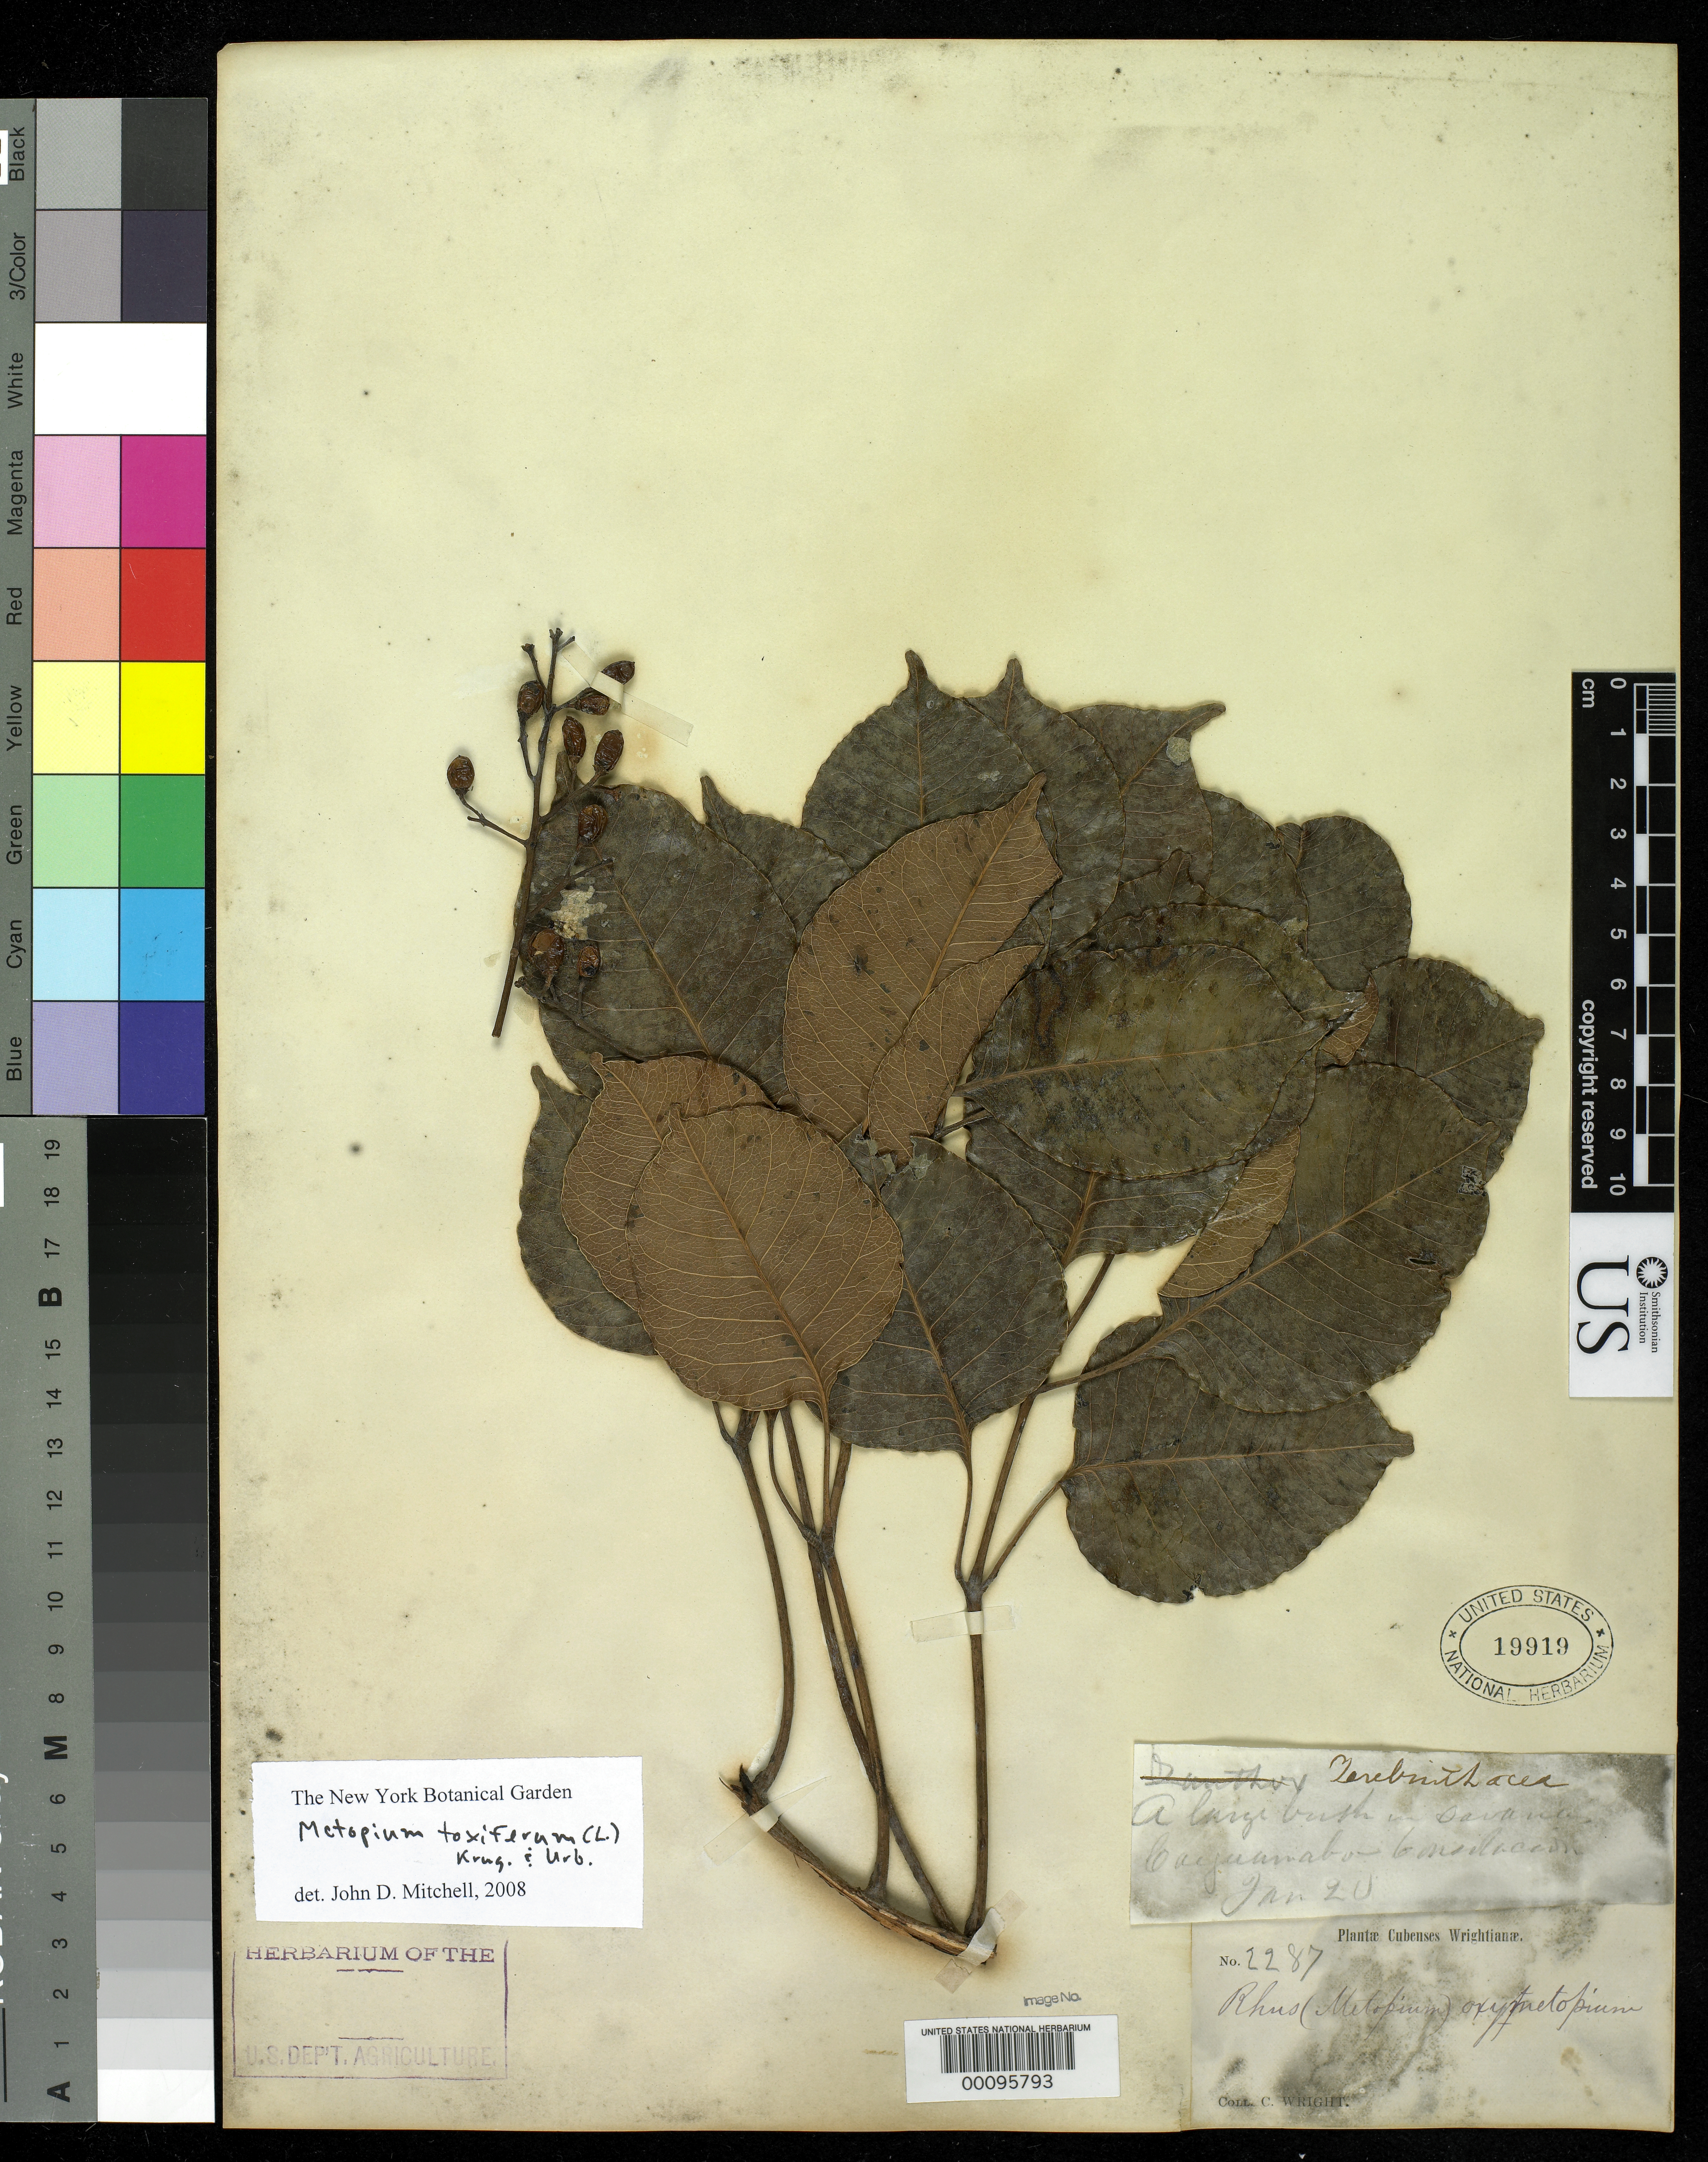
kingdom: Plantae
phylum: Tracheophyta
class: Magnoliopsida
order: Sapindales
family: Anacardiaceae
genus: Rhus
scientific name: Rhus oxymetopium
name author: Griseb.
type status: Isotype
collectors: C. Wright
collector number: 2287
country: Cuba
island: Greater Antilles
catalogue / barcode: US 19919